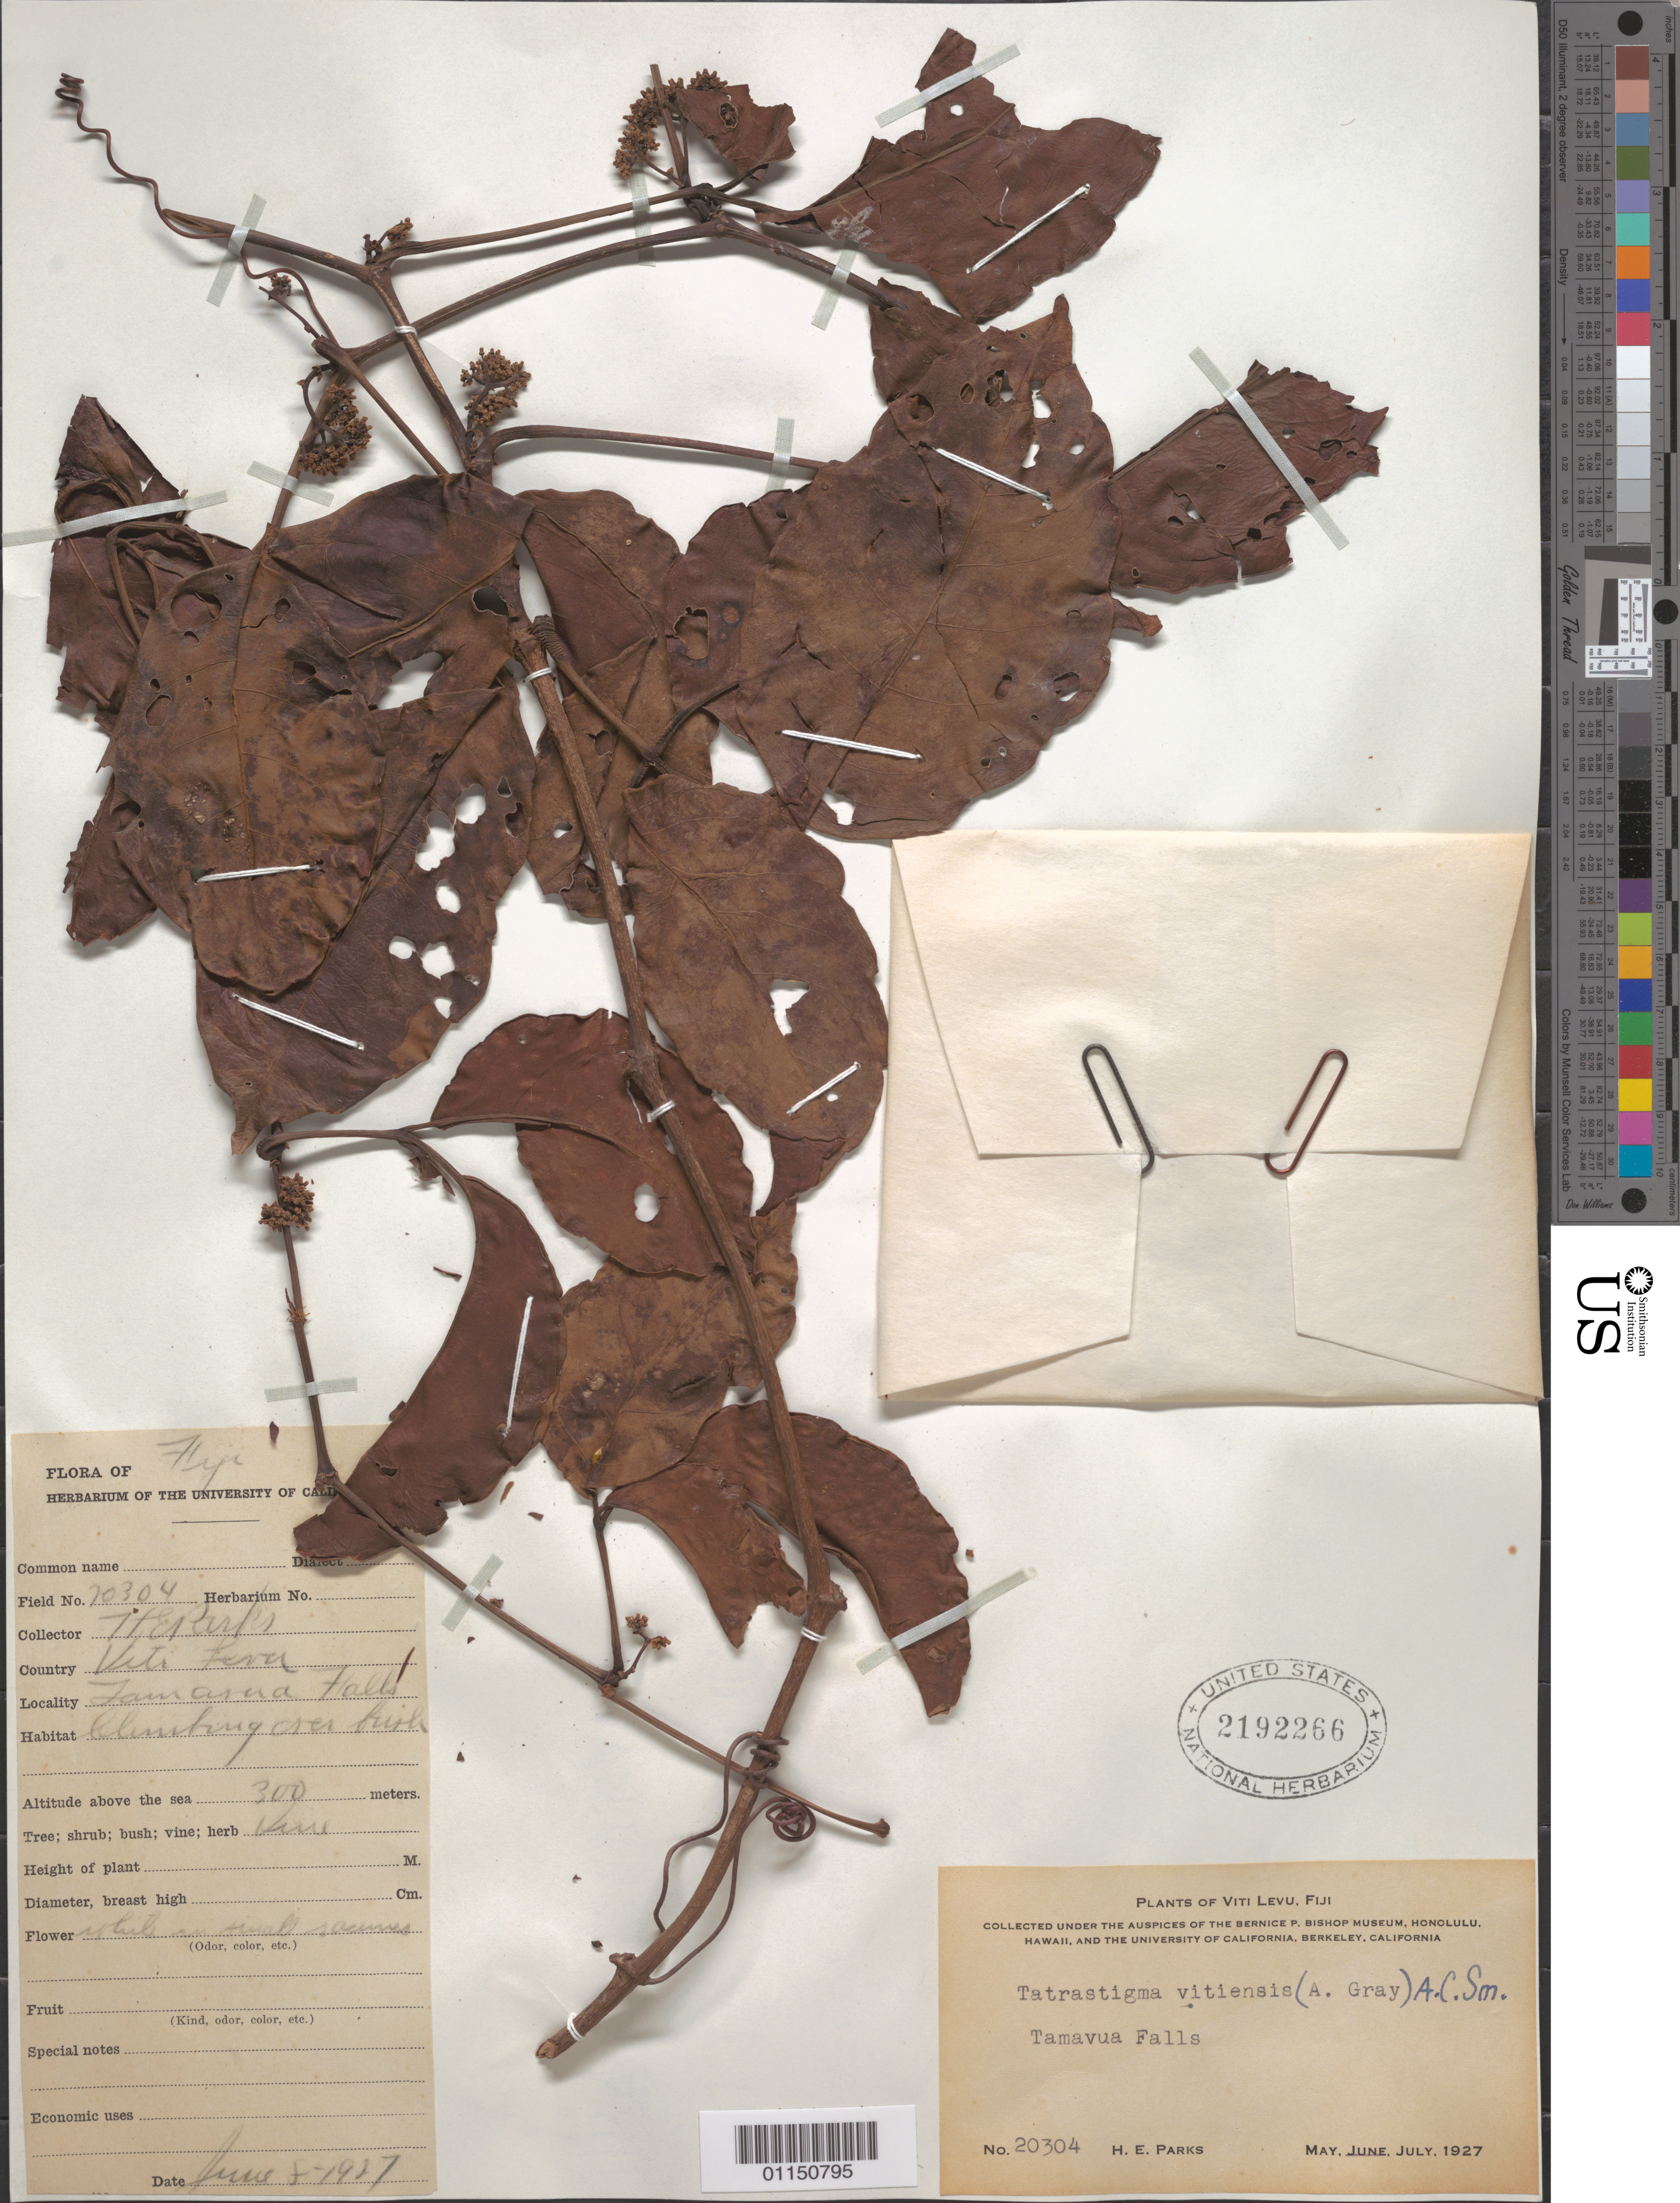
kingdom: Plantae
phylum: Tracheophyta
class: Magnoliopsida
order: Vitales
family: Vitaceae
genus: Tetrastigma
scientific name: Tetrastigma vitiensis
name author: (A. Gray) A.C. Sm.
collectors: H. E. Parks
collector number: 20304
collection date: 1927-05/1927-07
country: Fiji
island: Viti Levu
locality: Tamavua Falls.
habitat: Climber.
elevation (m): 300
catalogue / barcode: US 2192266